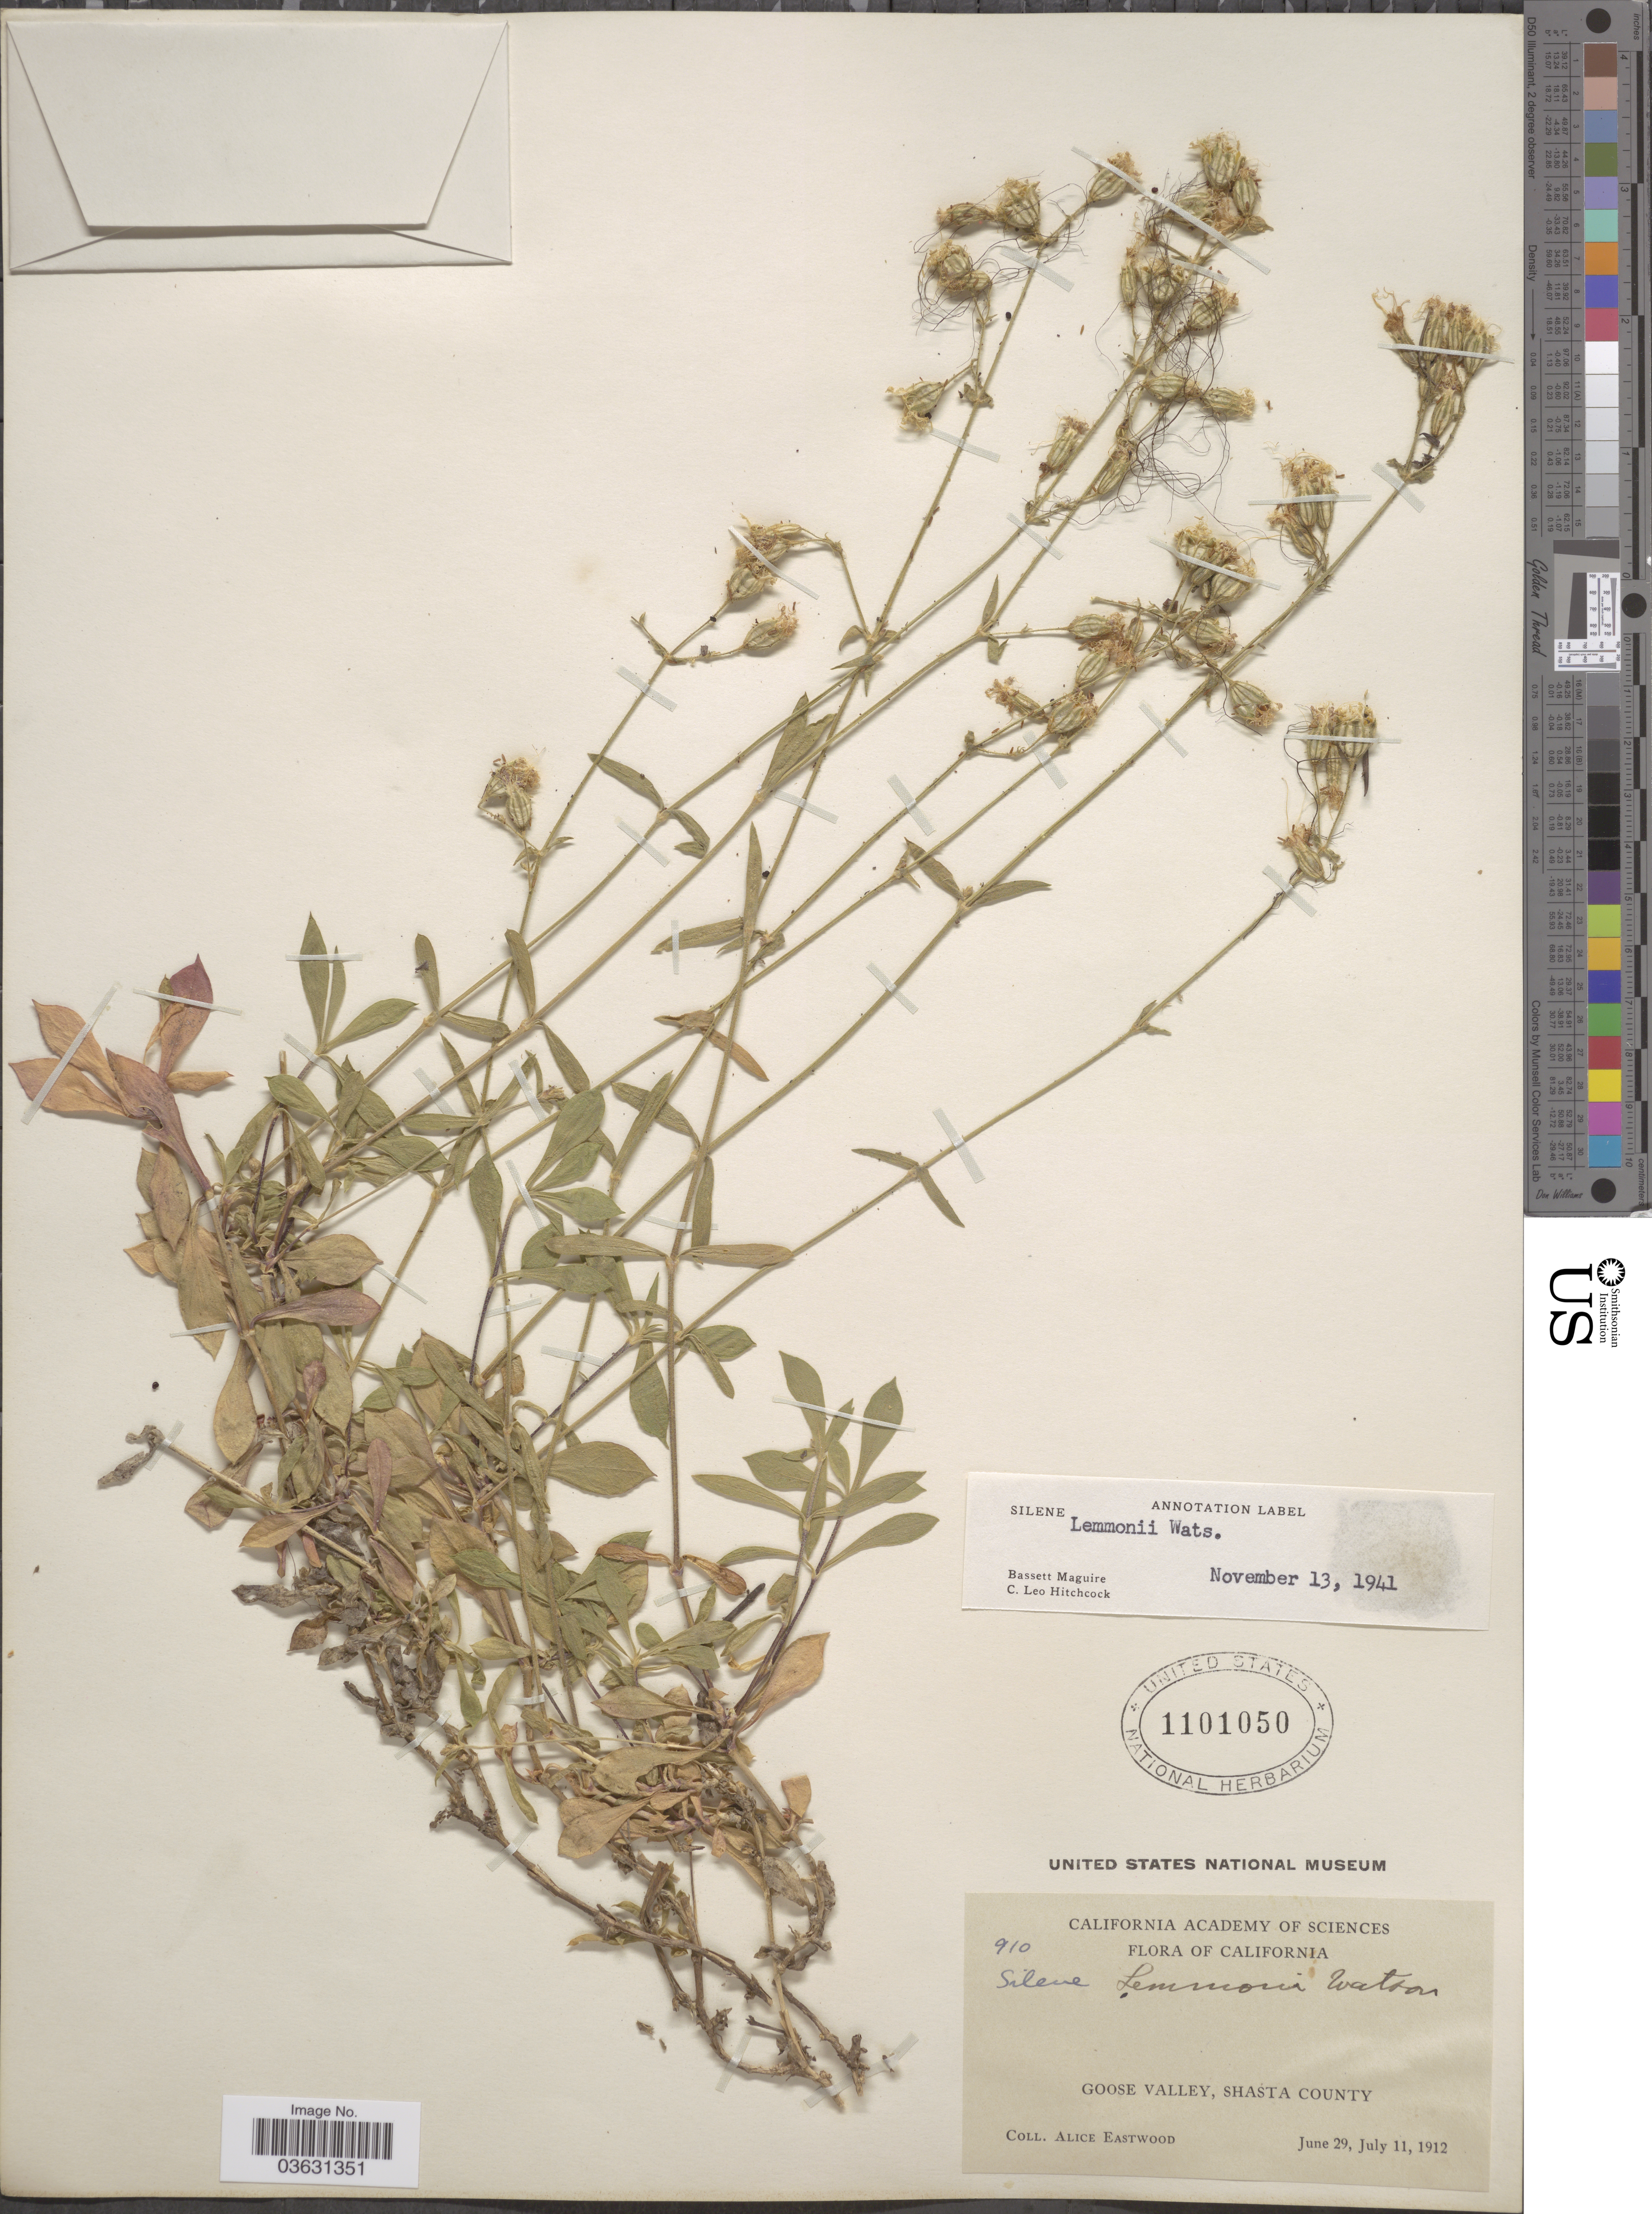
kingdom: Plantae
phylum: Tracheophyta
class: Magnoliopsida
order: Caryophyllales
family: Caryophyllaceae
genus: Silene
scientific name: Silene lemmonii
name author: S. Watson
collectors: A. Eastwood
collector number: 910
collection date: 1912-06-29/1912-07-11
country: United States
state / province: California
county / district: Shasta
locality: Goose Valley, Shasta County.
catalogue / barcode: US 1101050